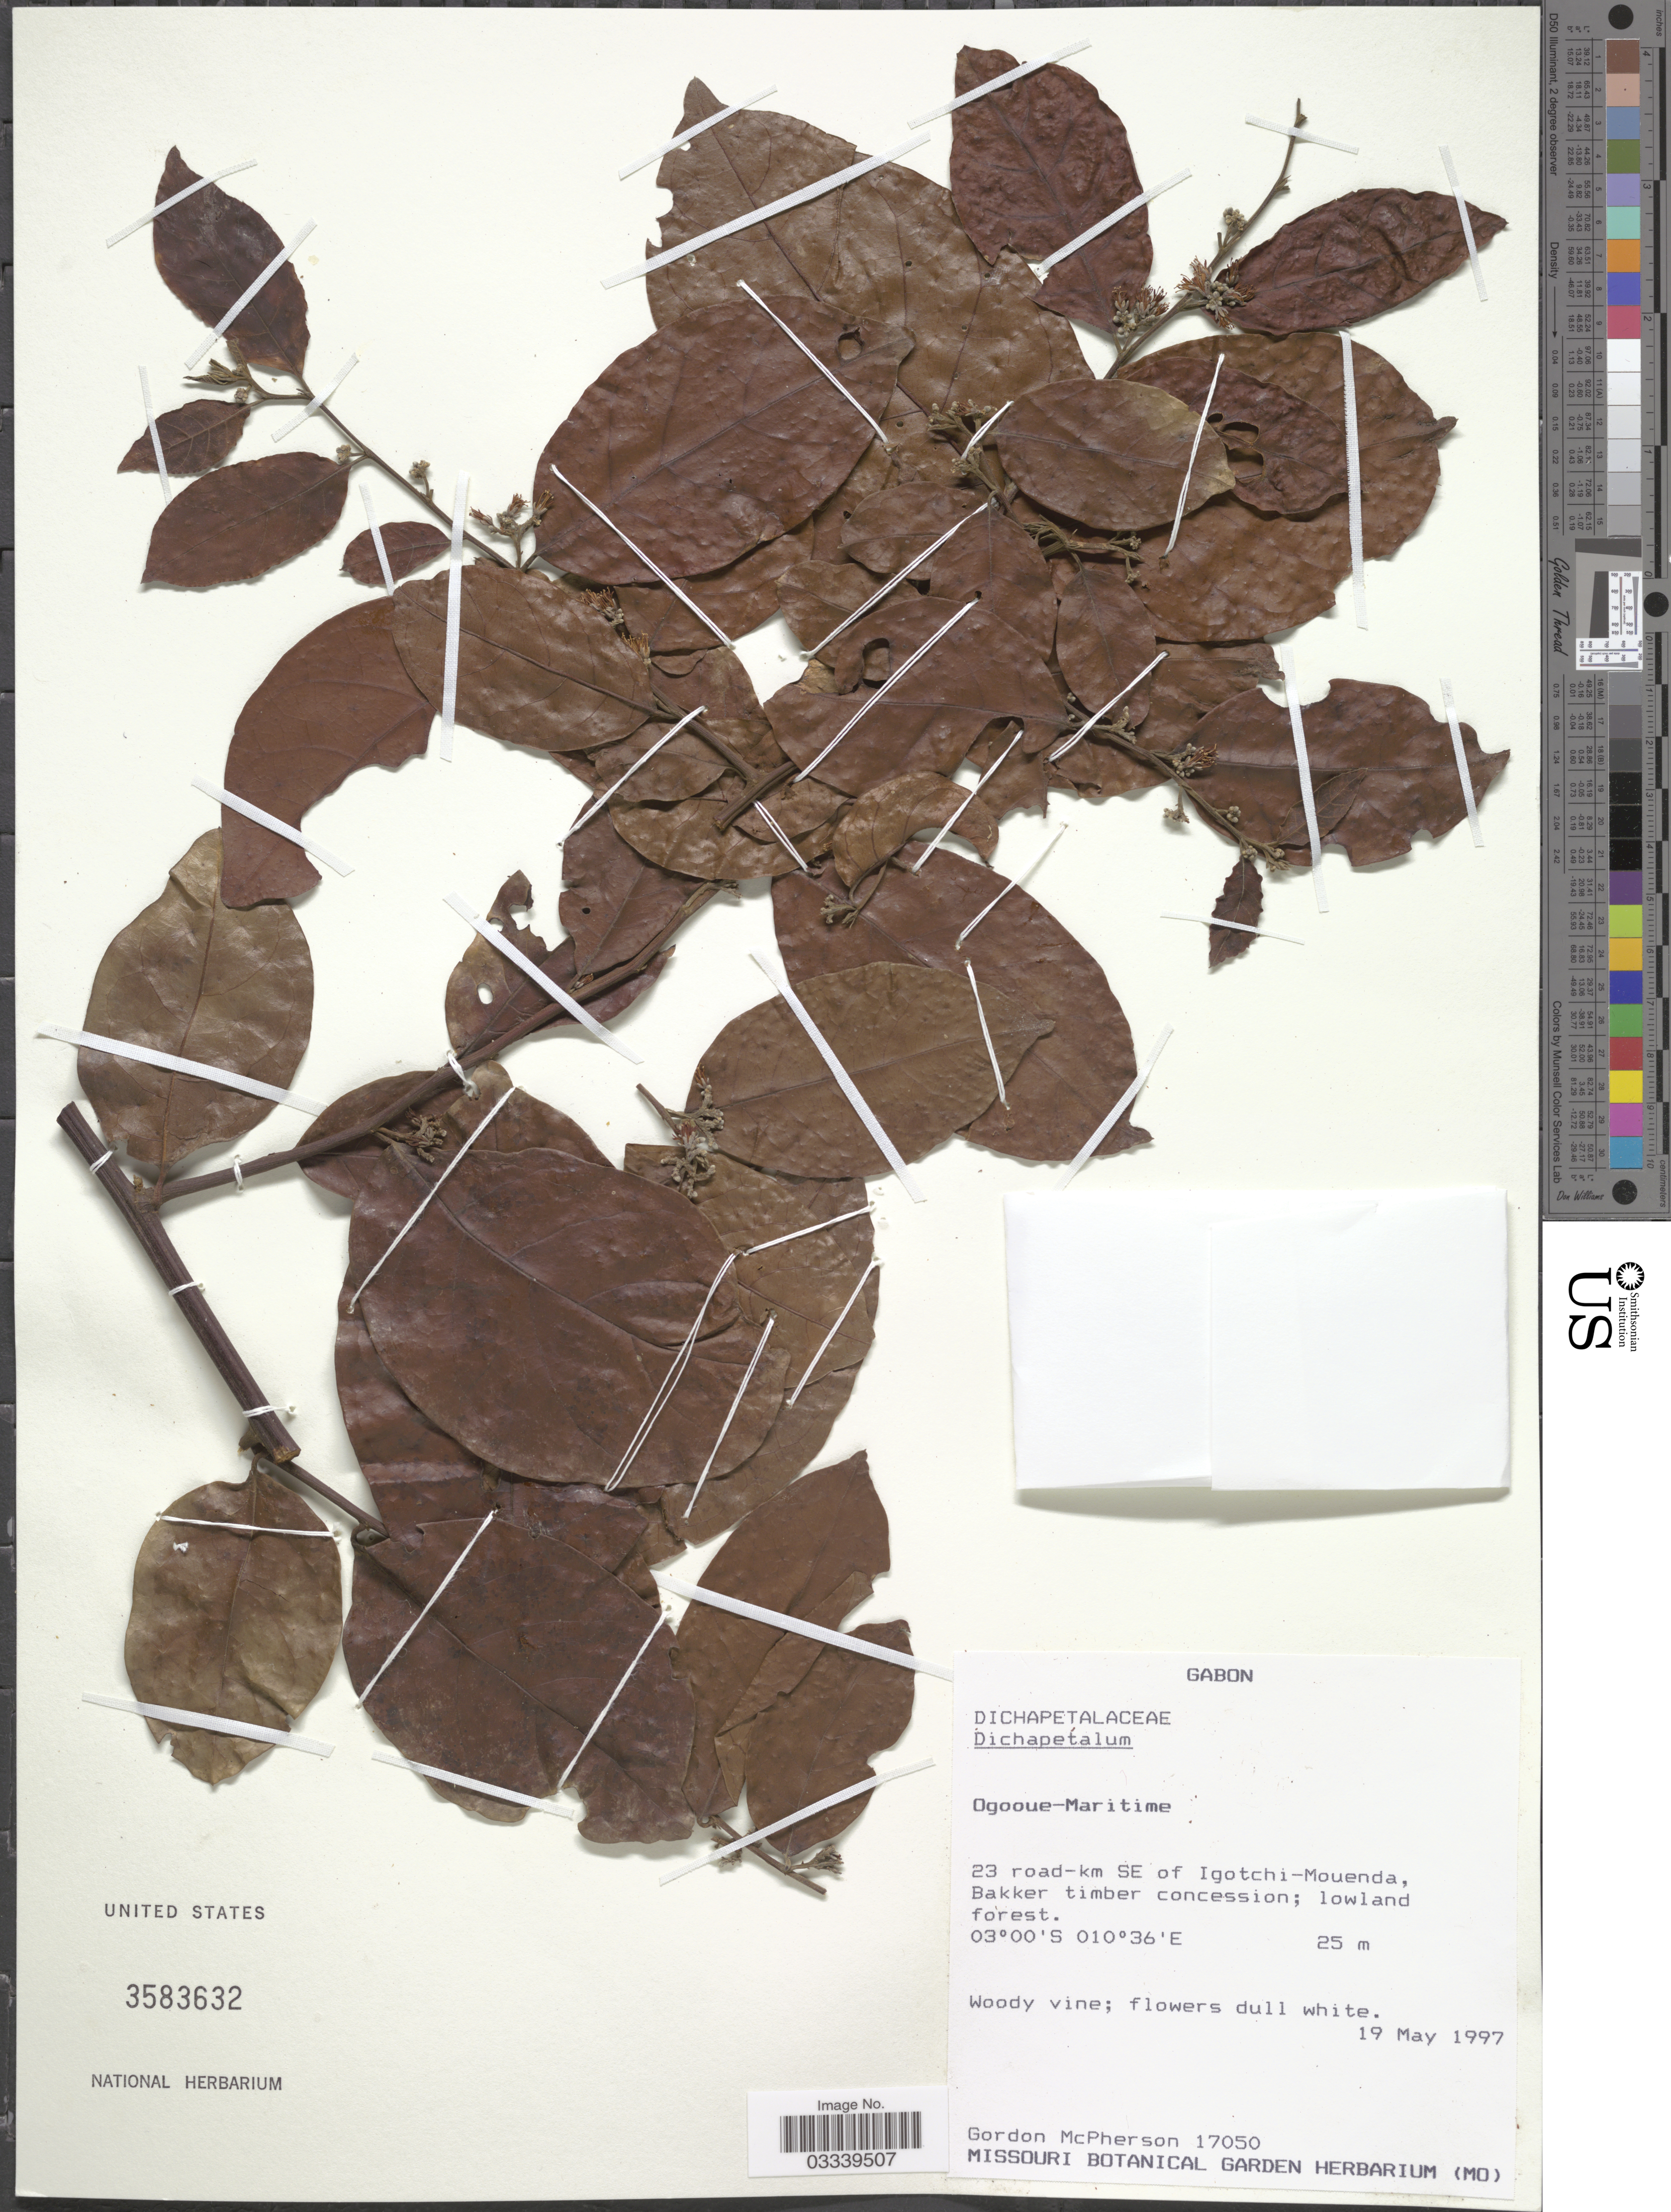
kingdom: Plantae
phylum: Tracheophyta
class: Magnoliopsida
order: Malpighiales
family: Dichapetalaceae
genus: Dichapetalum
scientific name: Dichapetalum sp.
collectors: G. D. McPherson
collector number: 17050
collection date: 1997-05-19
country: Gabon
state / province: Ogooue-Maritime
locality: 23 road-km SE of Igotchi-Mouenda, Bakker timber concession.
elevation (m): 25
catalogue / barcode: US 3583632